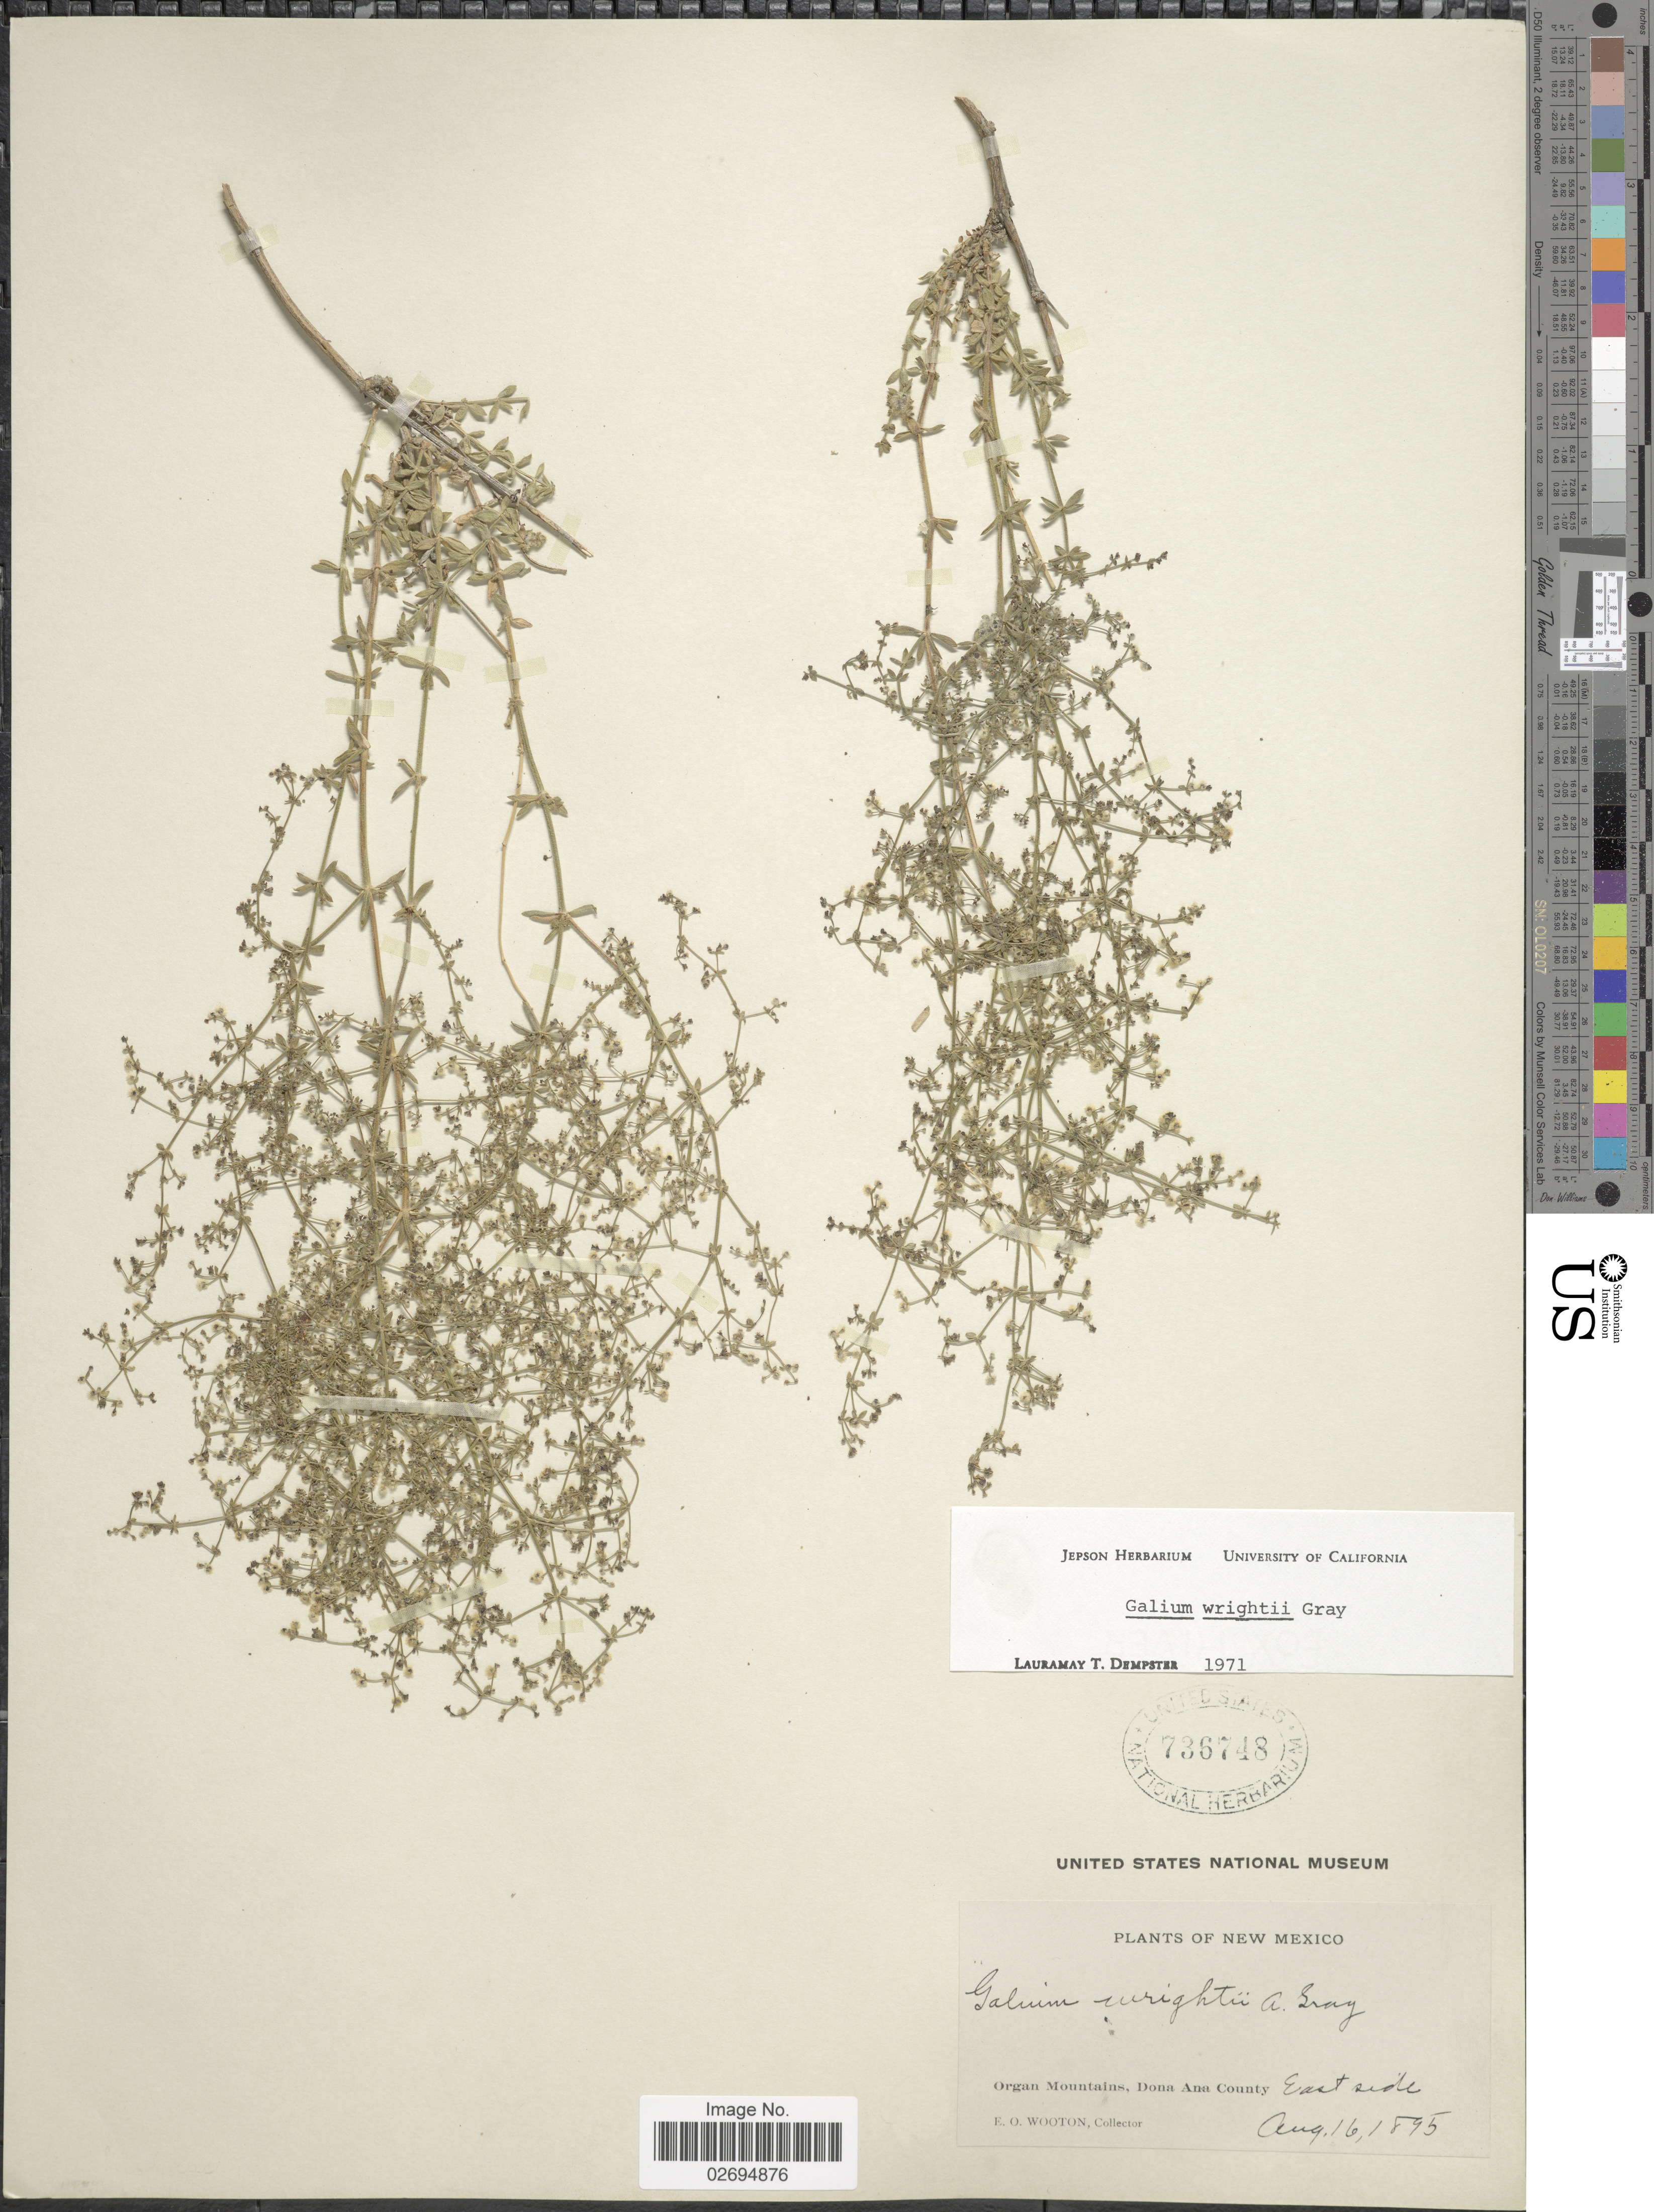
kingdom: Plantae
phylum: Tracheophyta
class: Magnoliopsida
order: Gentianales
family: Rubiaceae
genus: Galium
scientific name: Galium wrightii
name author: A. Gray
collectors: E. O. Wooton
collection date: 1895-08-16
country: United States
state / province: New Mexico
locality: Organ Mountains, Dona Ana County, East side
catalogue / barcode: US 736748